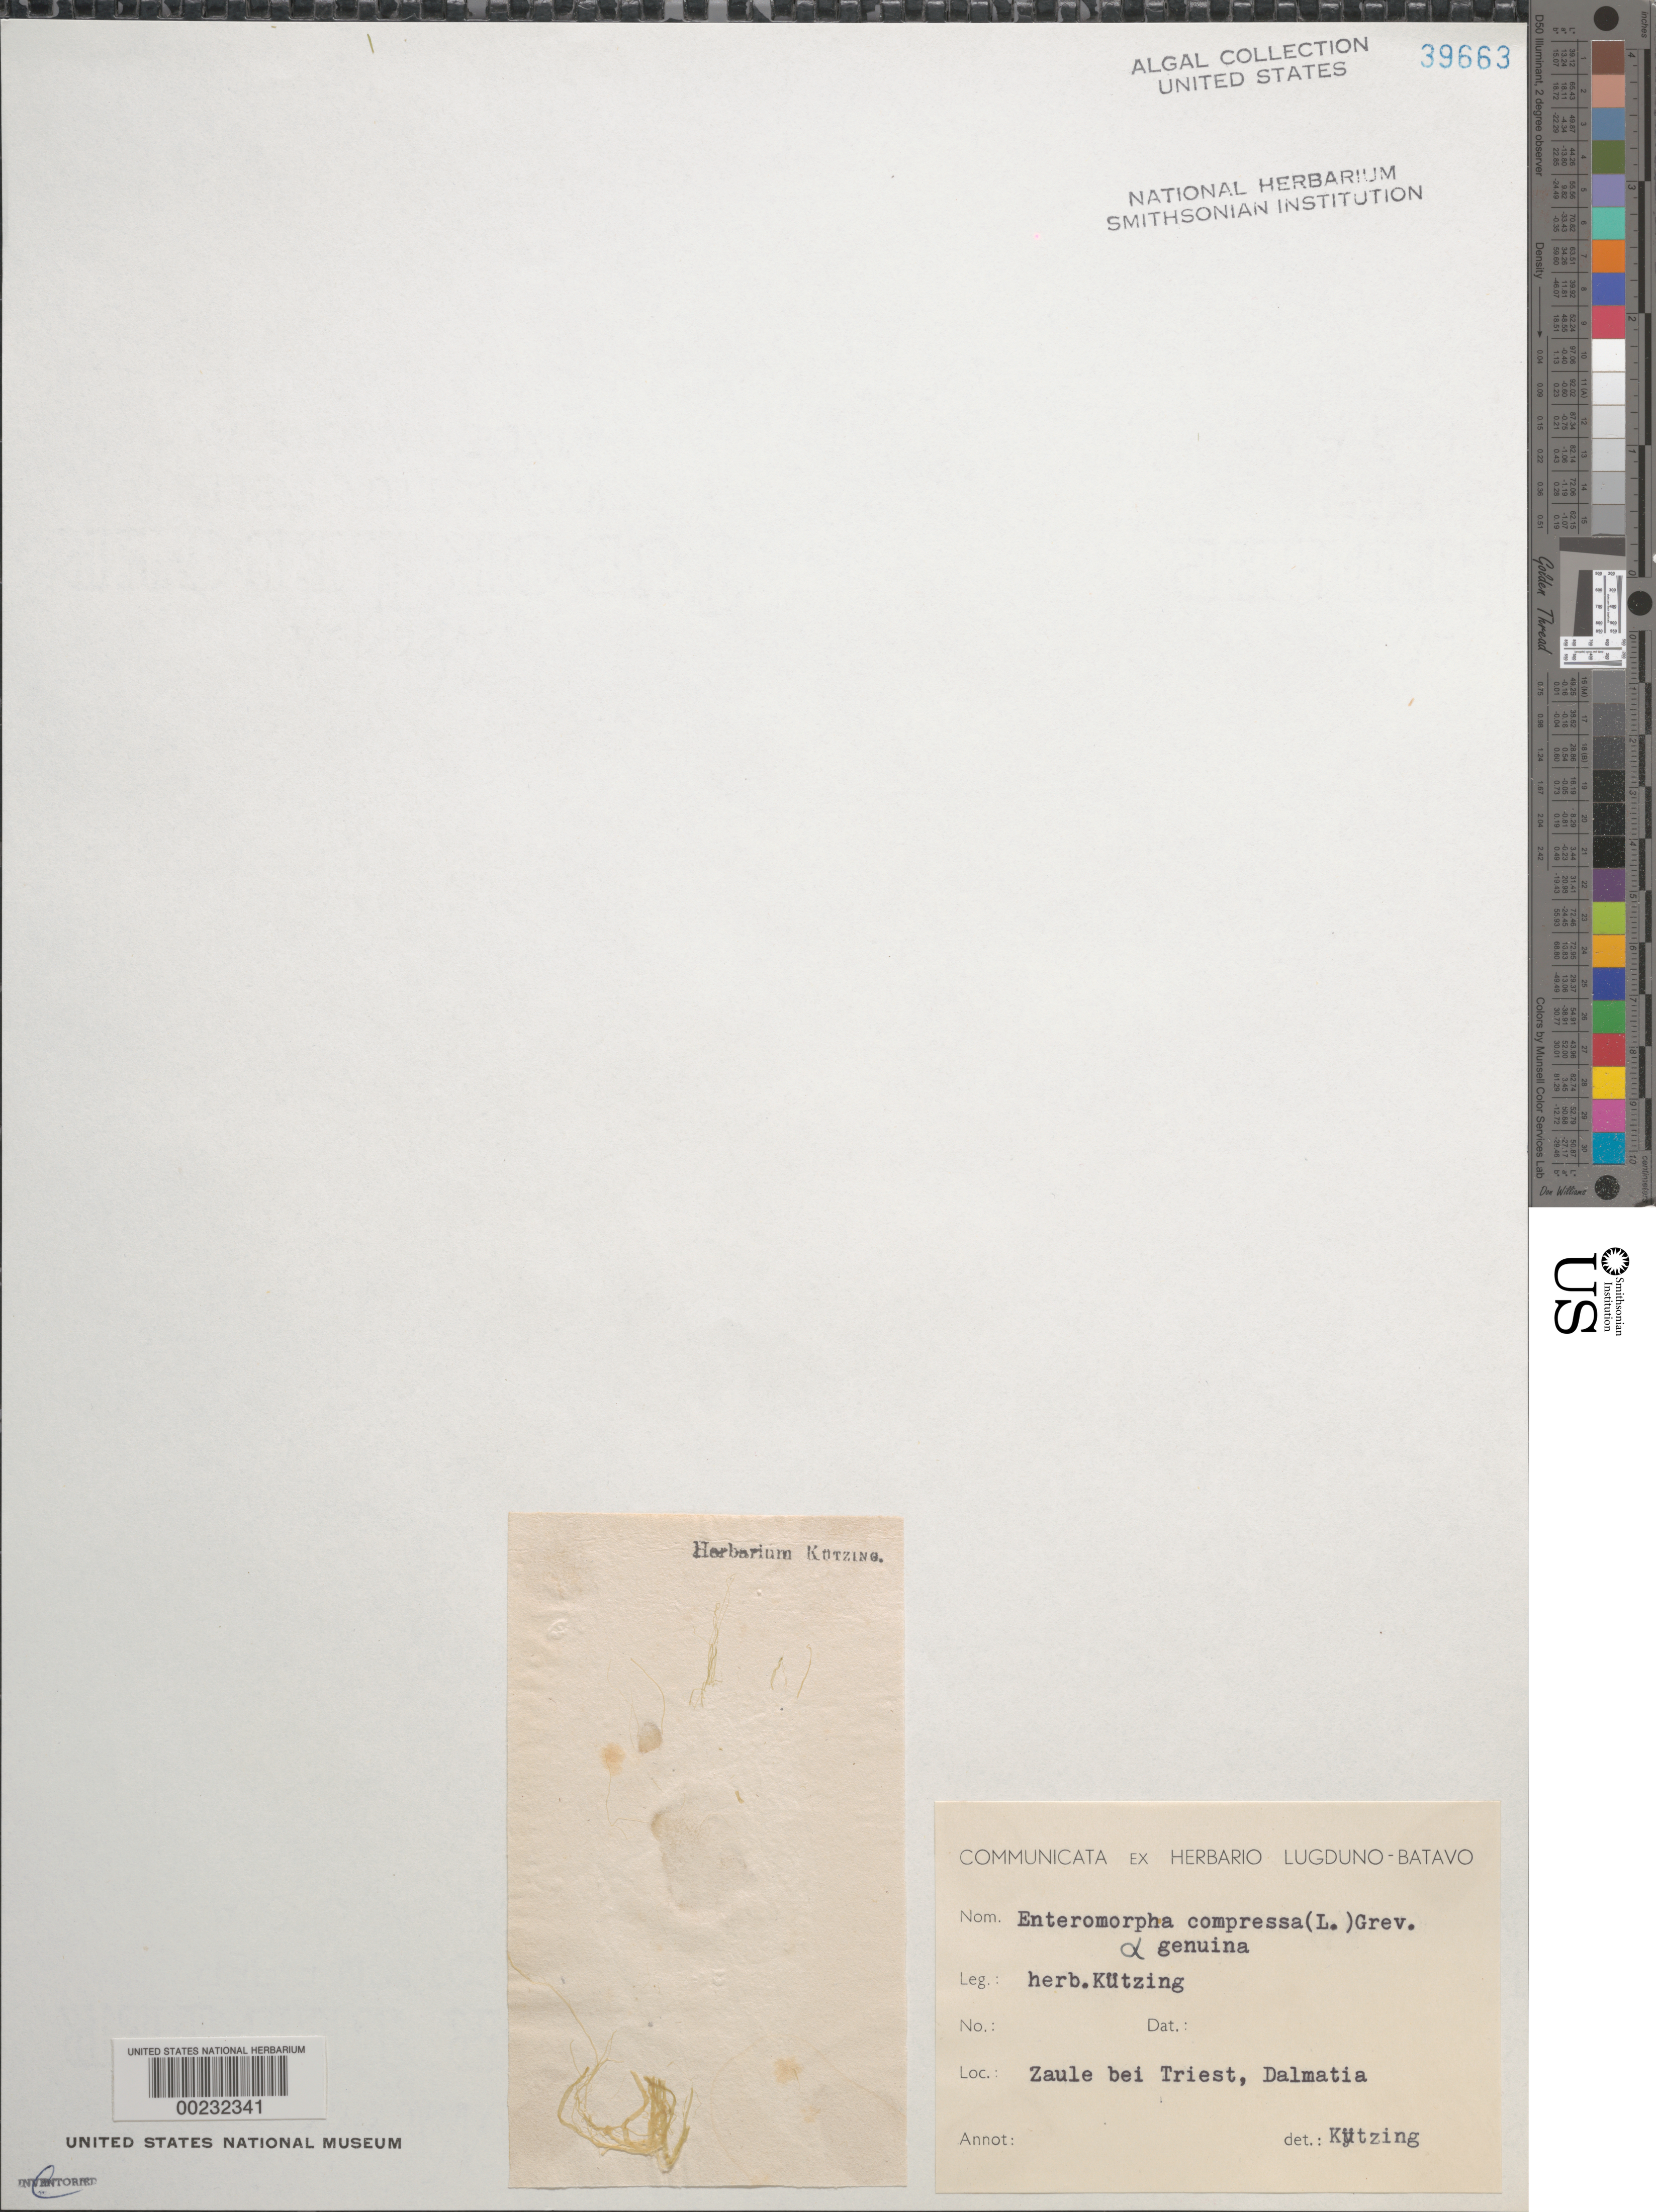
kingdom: Plantae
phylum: Chlorophyta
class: Ulvophyceae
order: Ulvales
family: Ulvaceae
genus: Ulva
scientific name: Ulva compressa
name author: L.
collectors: F. Kuetzing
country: Italy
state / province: Friuli-Venezia Giulia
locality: Aquilinia (Zaule), near Trieste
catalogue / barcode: US 39663